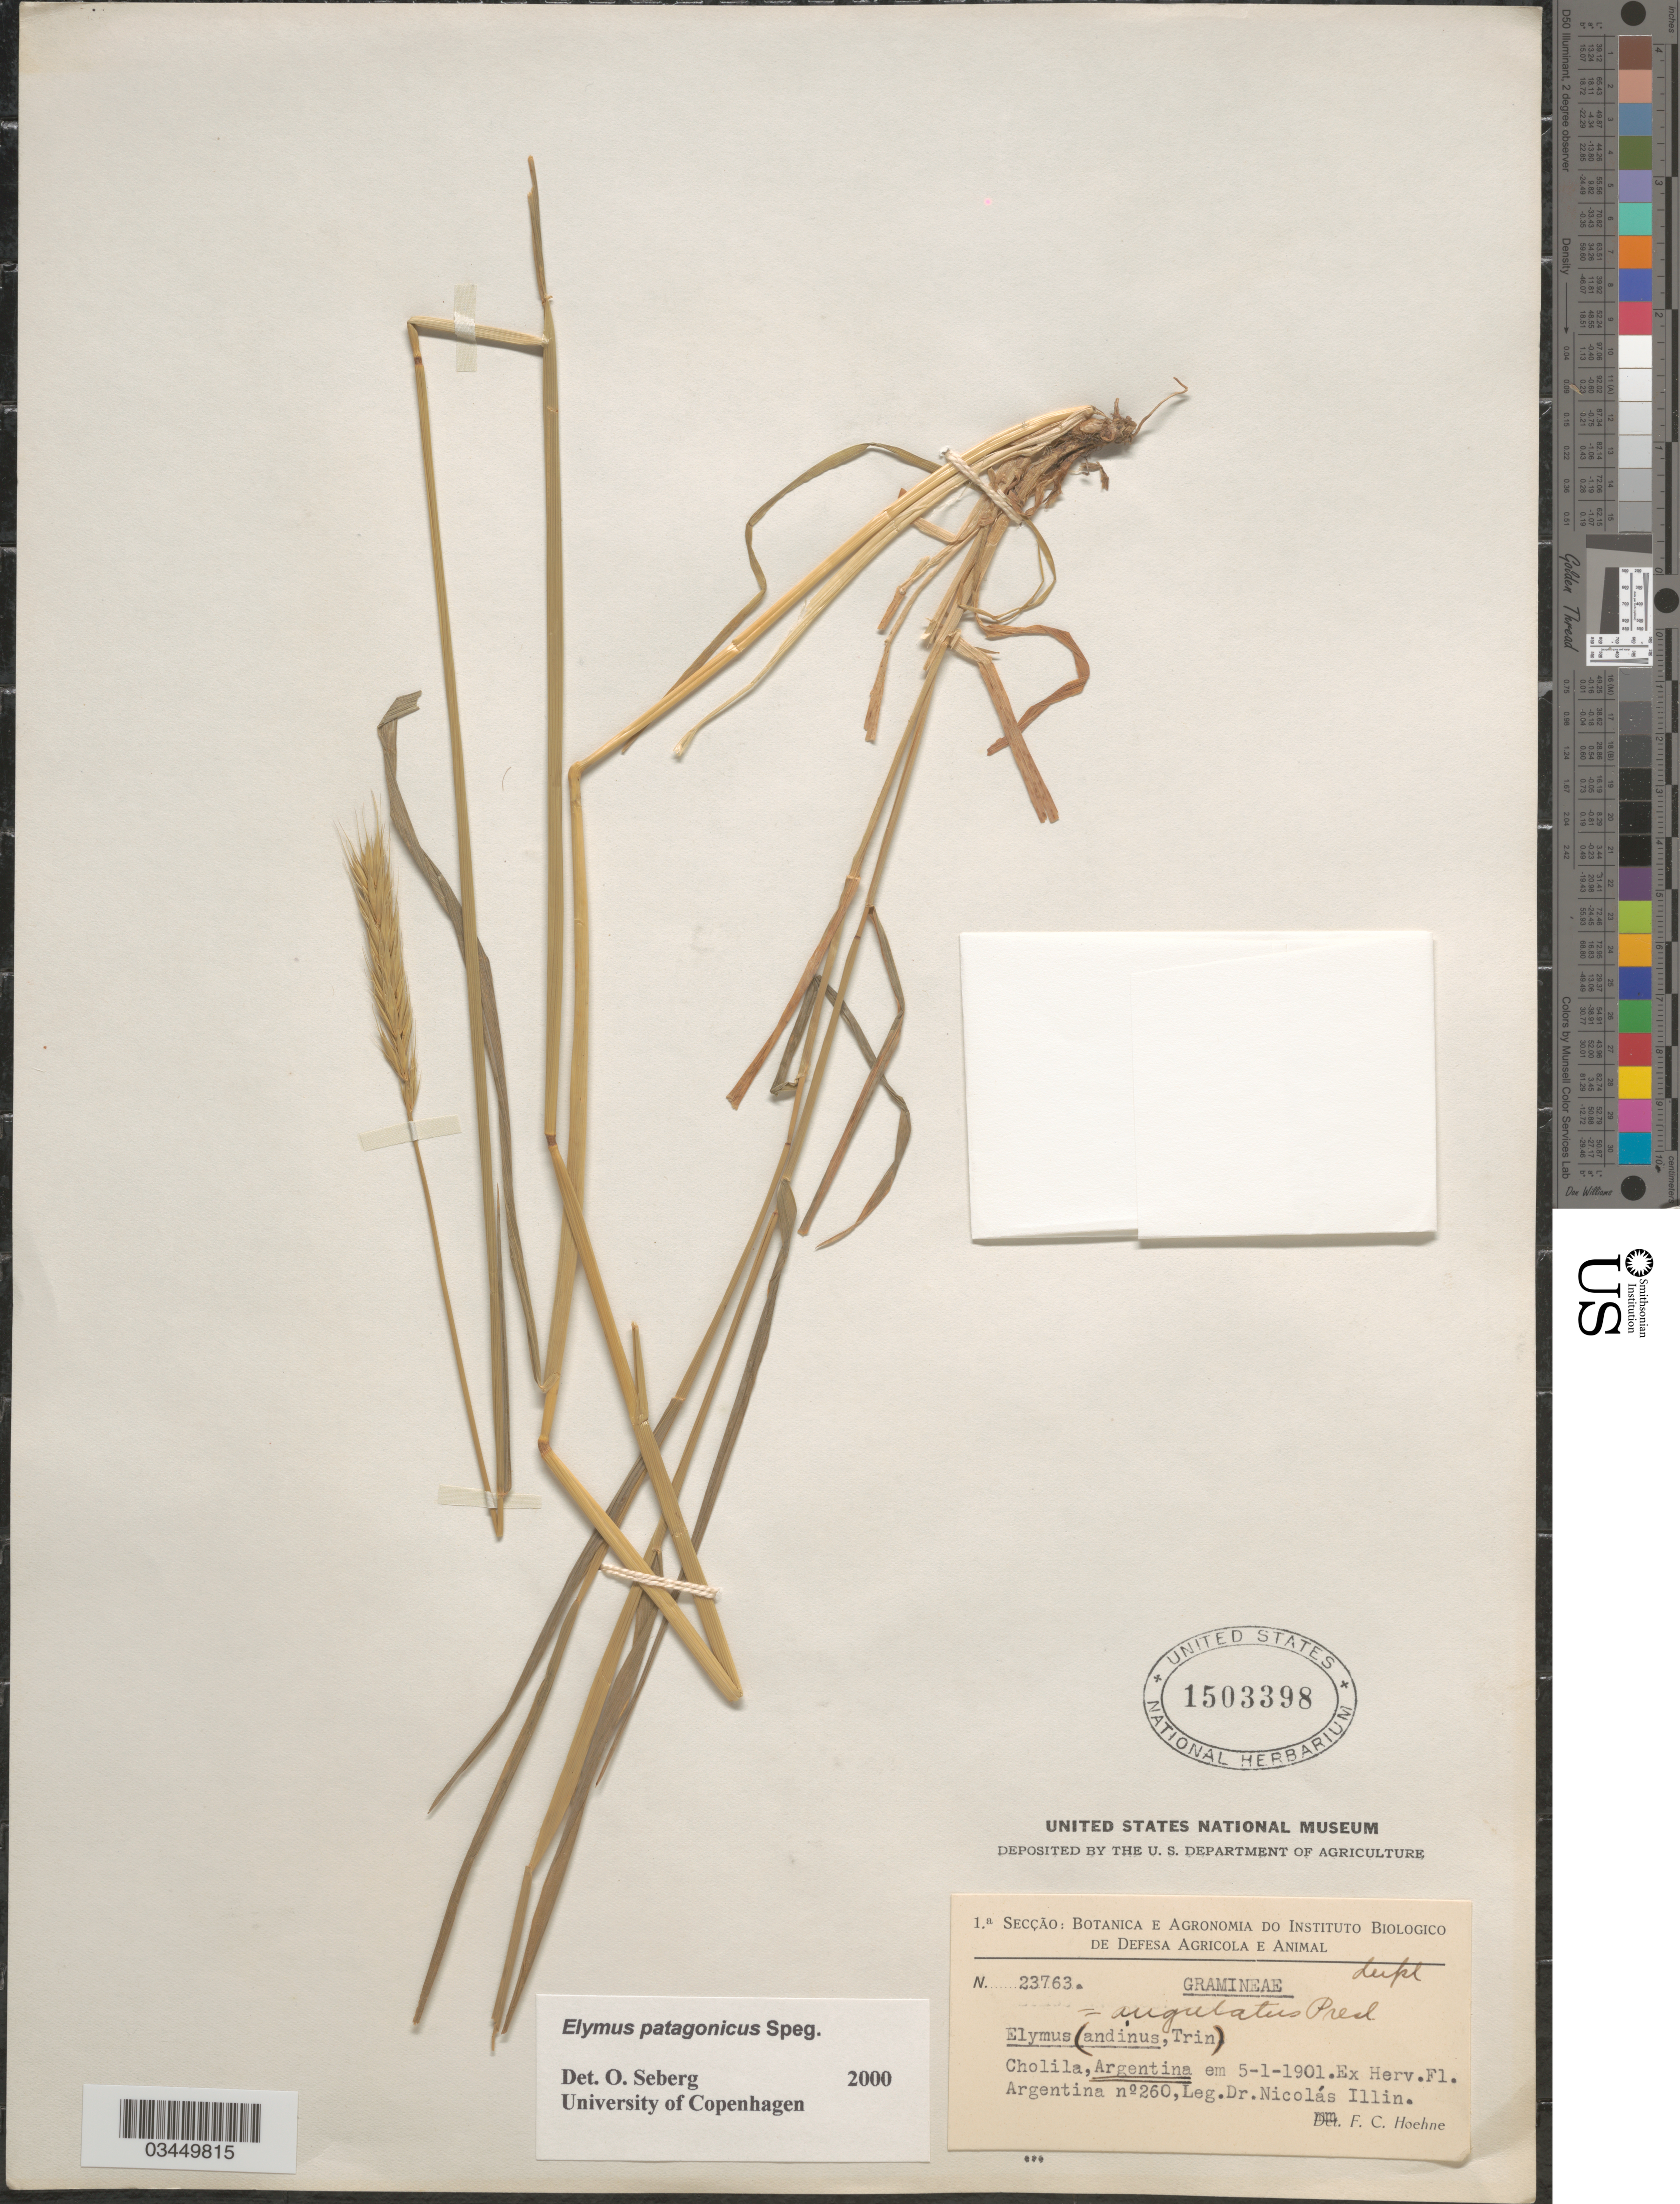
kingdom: Plantae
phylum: Tracheophyta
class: Liliopsida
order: Poales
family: Poaceae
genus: Elymus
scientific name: Elymus patagonicus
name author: Speg.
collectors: N. Illin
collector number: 260/23763?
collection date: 1901-01-05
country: Argentina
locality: Cholila.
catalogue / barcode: US 1503398